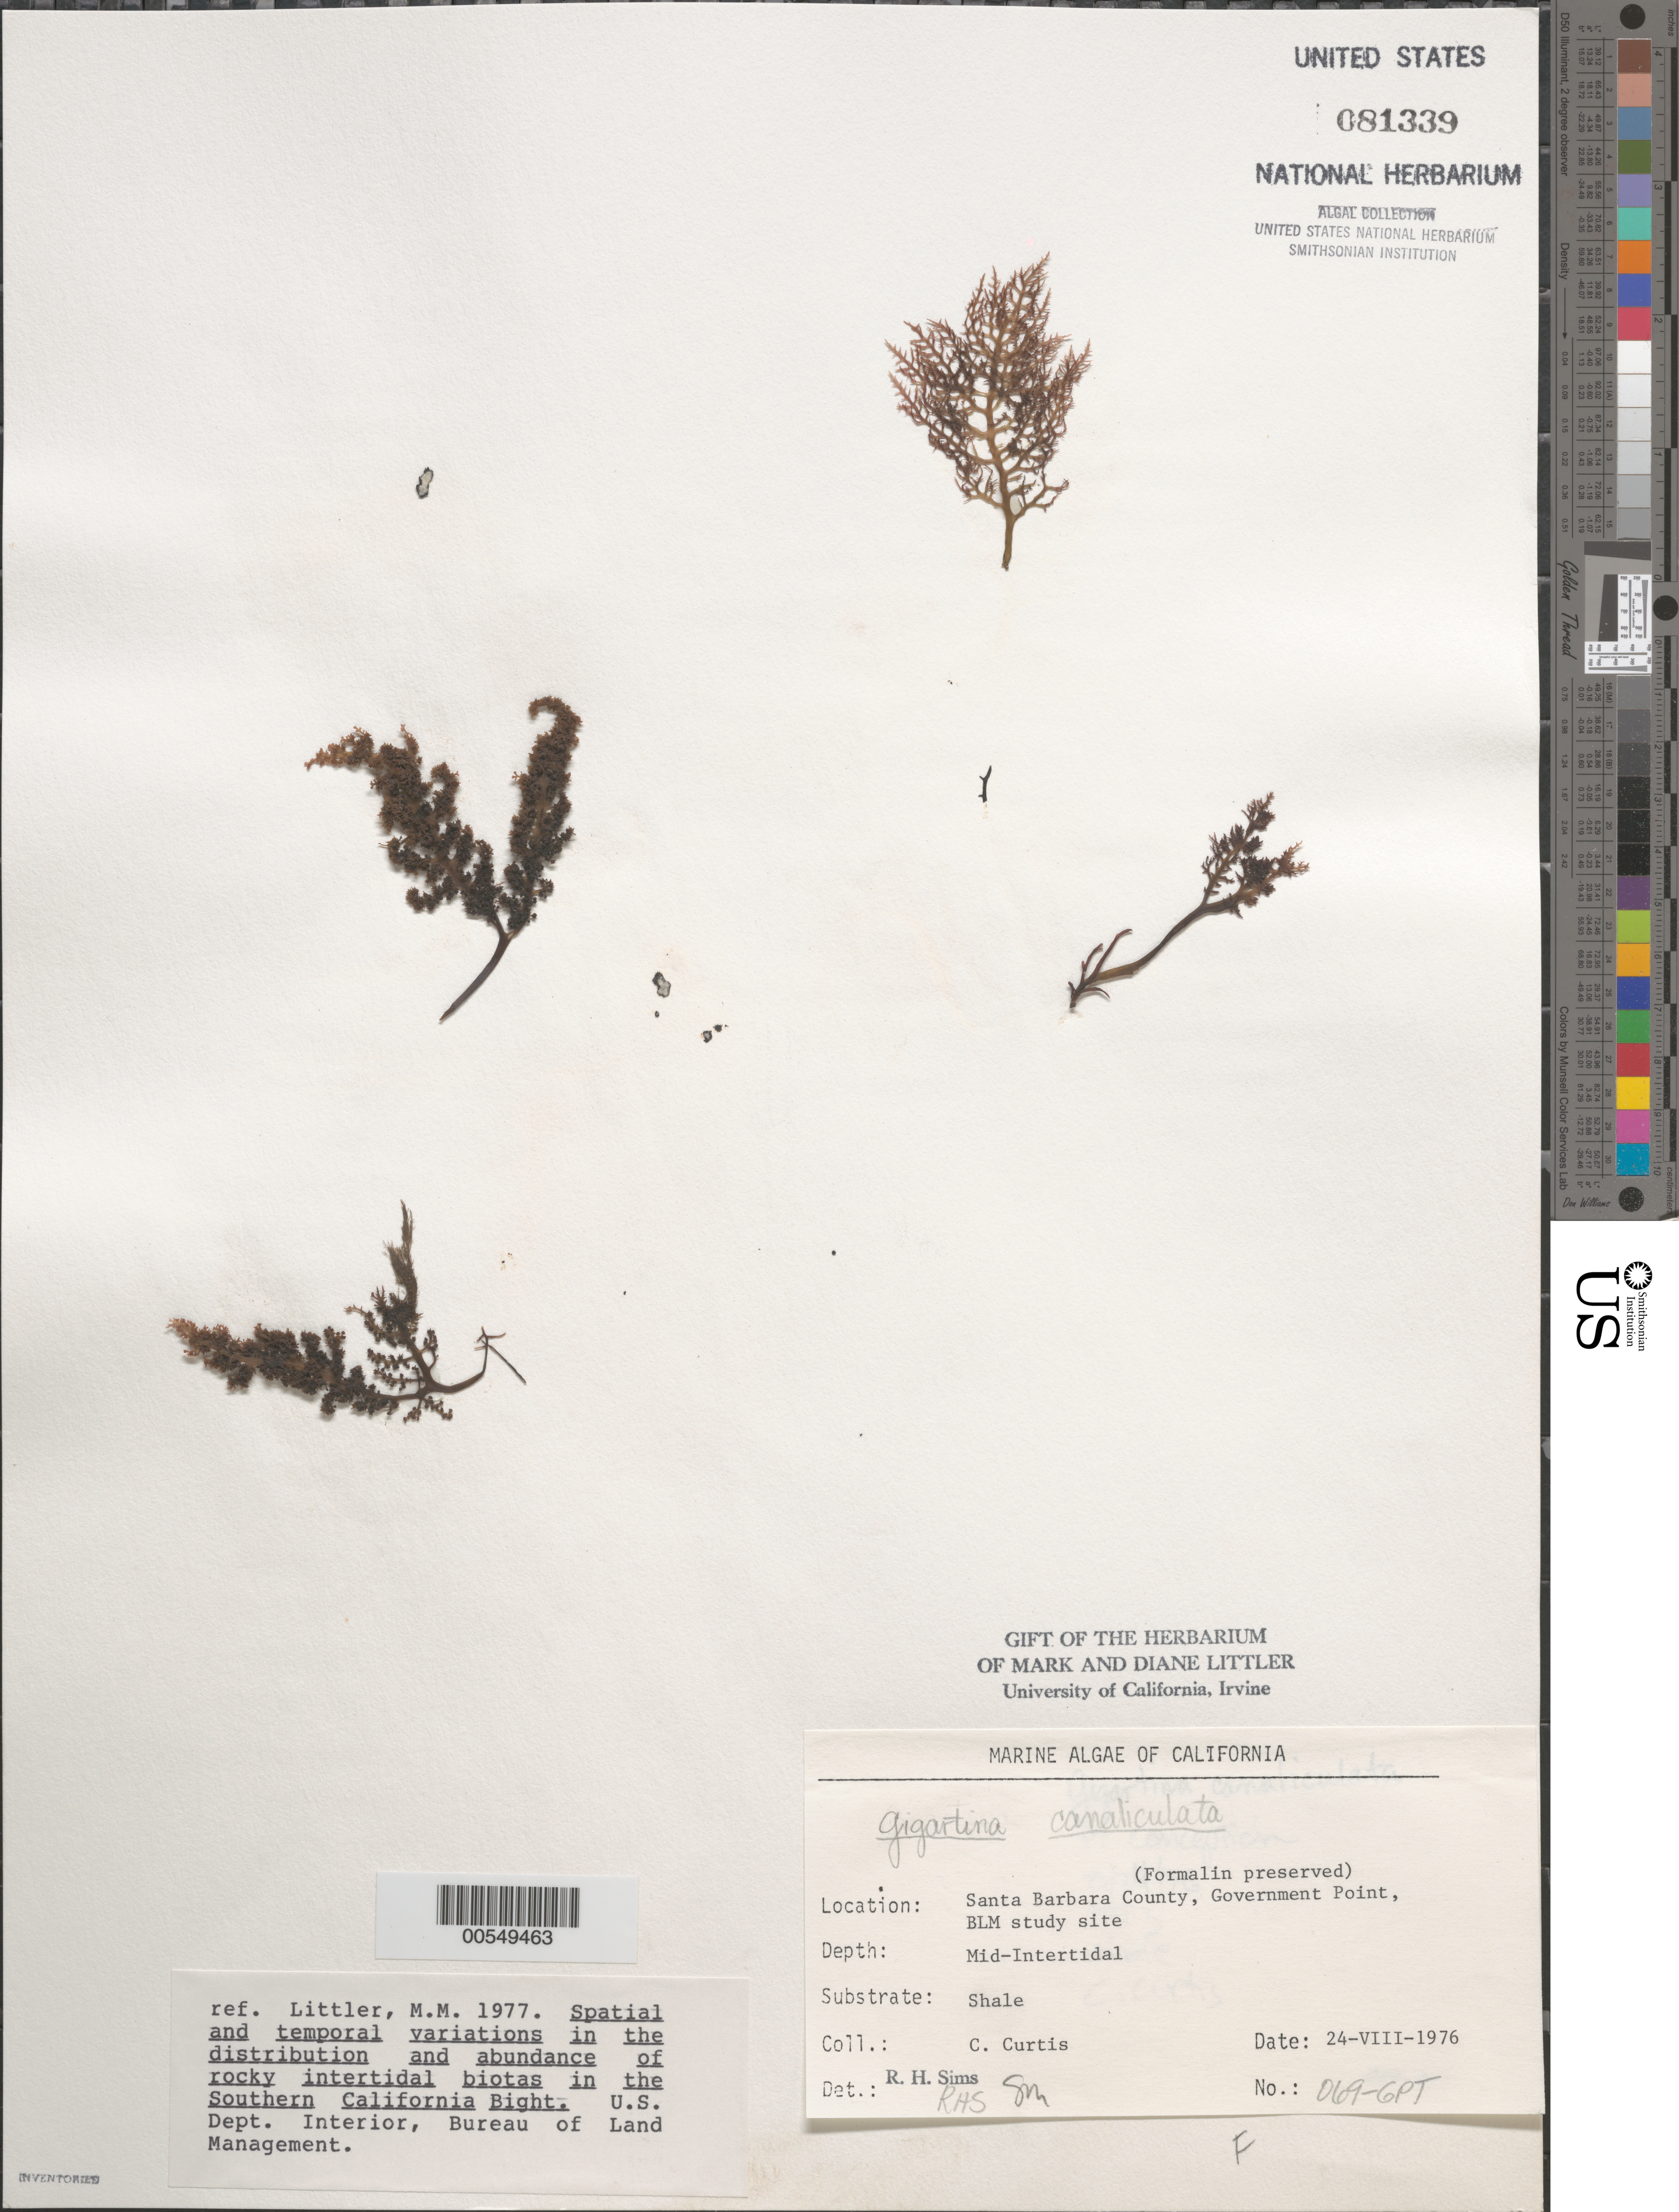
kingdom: Plantae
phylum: Rhodophyta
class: Florideophyceae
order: Gigartinales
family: Gigartinaceae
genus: Chondracanthus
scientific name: Chondracanthus canaliculatus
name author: (Harv.) Guiry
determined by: Algae name updating Project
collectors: C. Curtis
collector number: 069-gpt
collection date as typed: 24 Aug 1976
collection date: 1976-08-24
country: United States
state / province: California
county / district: Santa Barbara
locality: Government Point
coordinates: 34 26'31"N, 120 24'06"W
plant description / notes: BLM-SOCALBIGHT Rocky Intertidal Survey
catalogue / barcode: US 81339